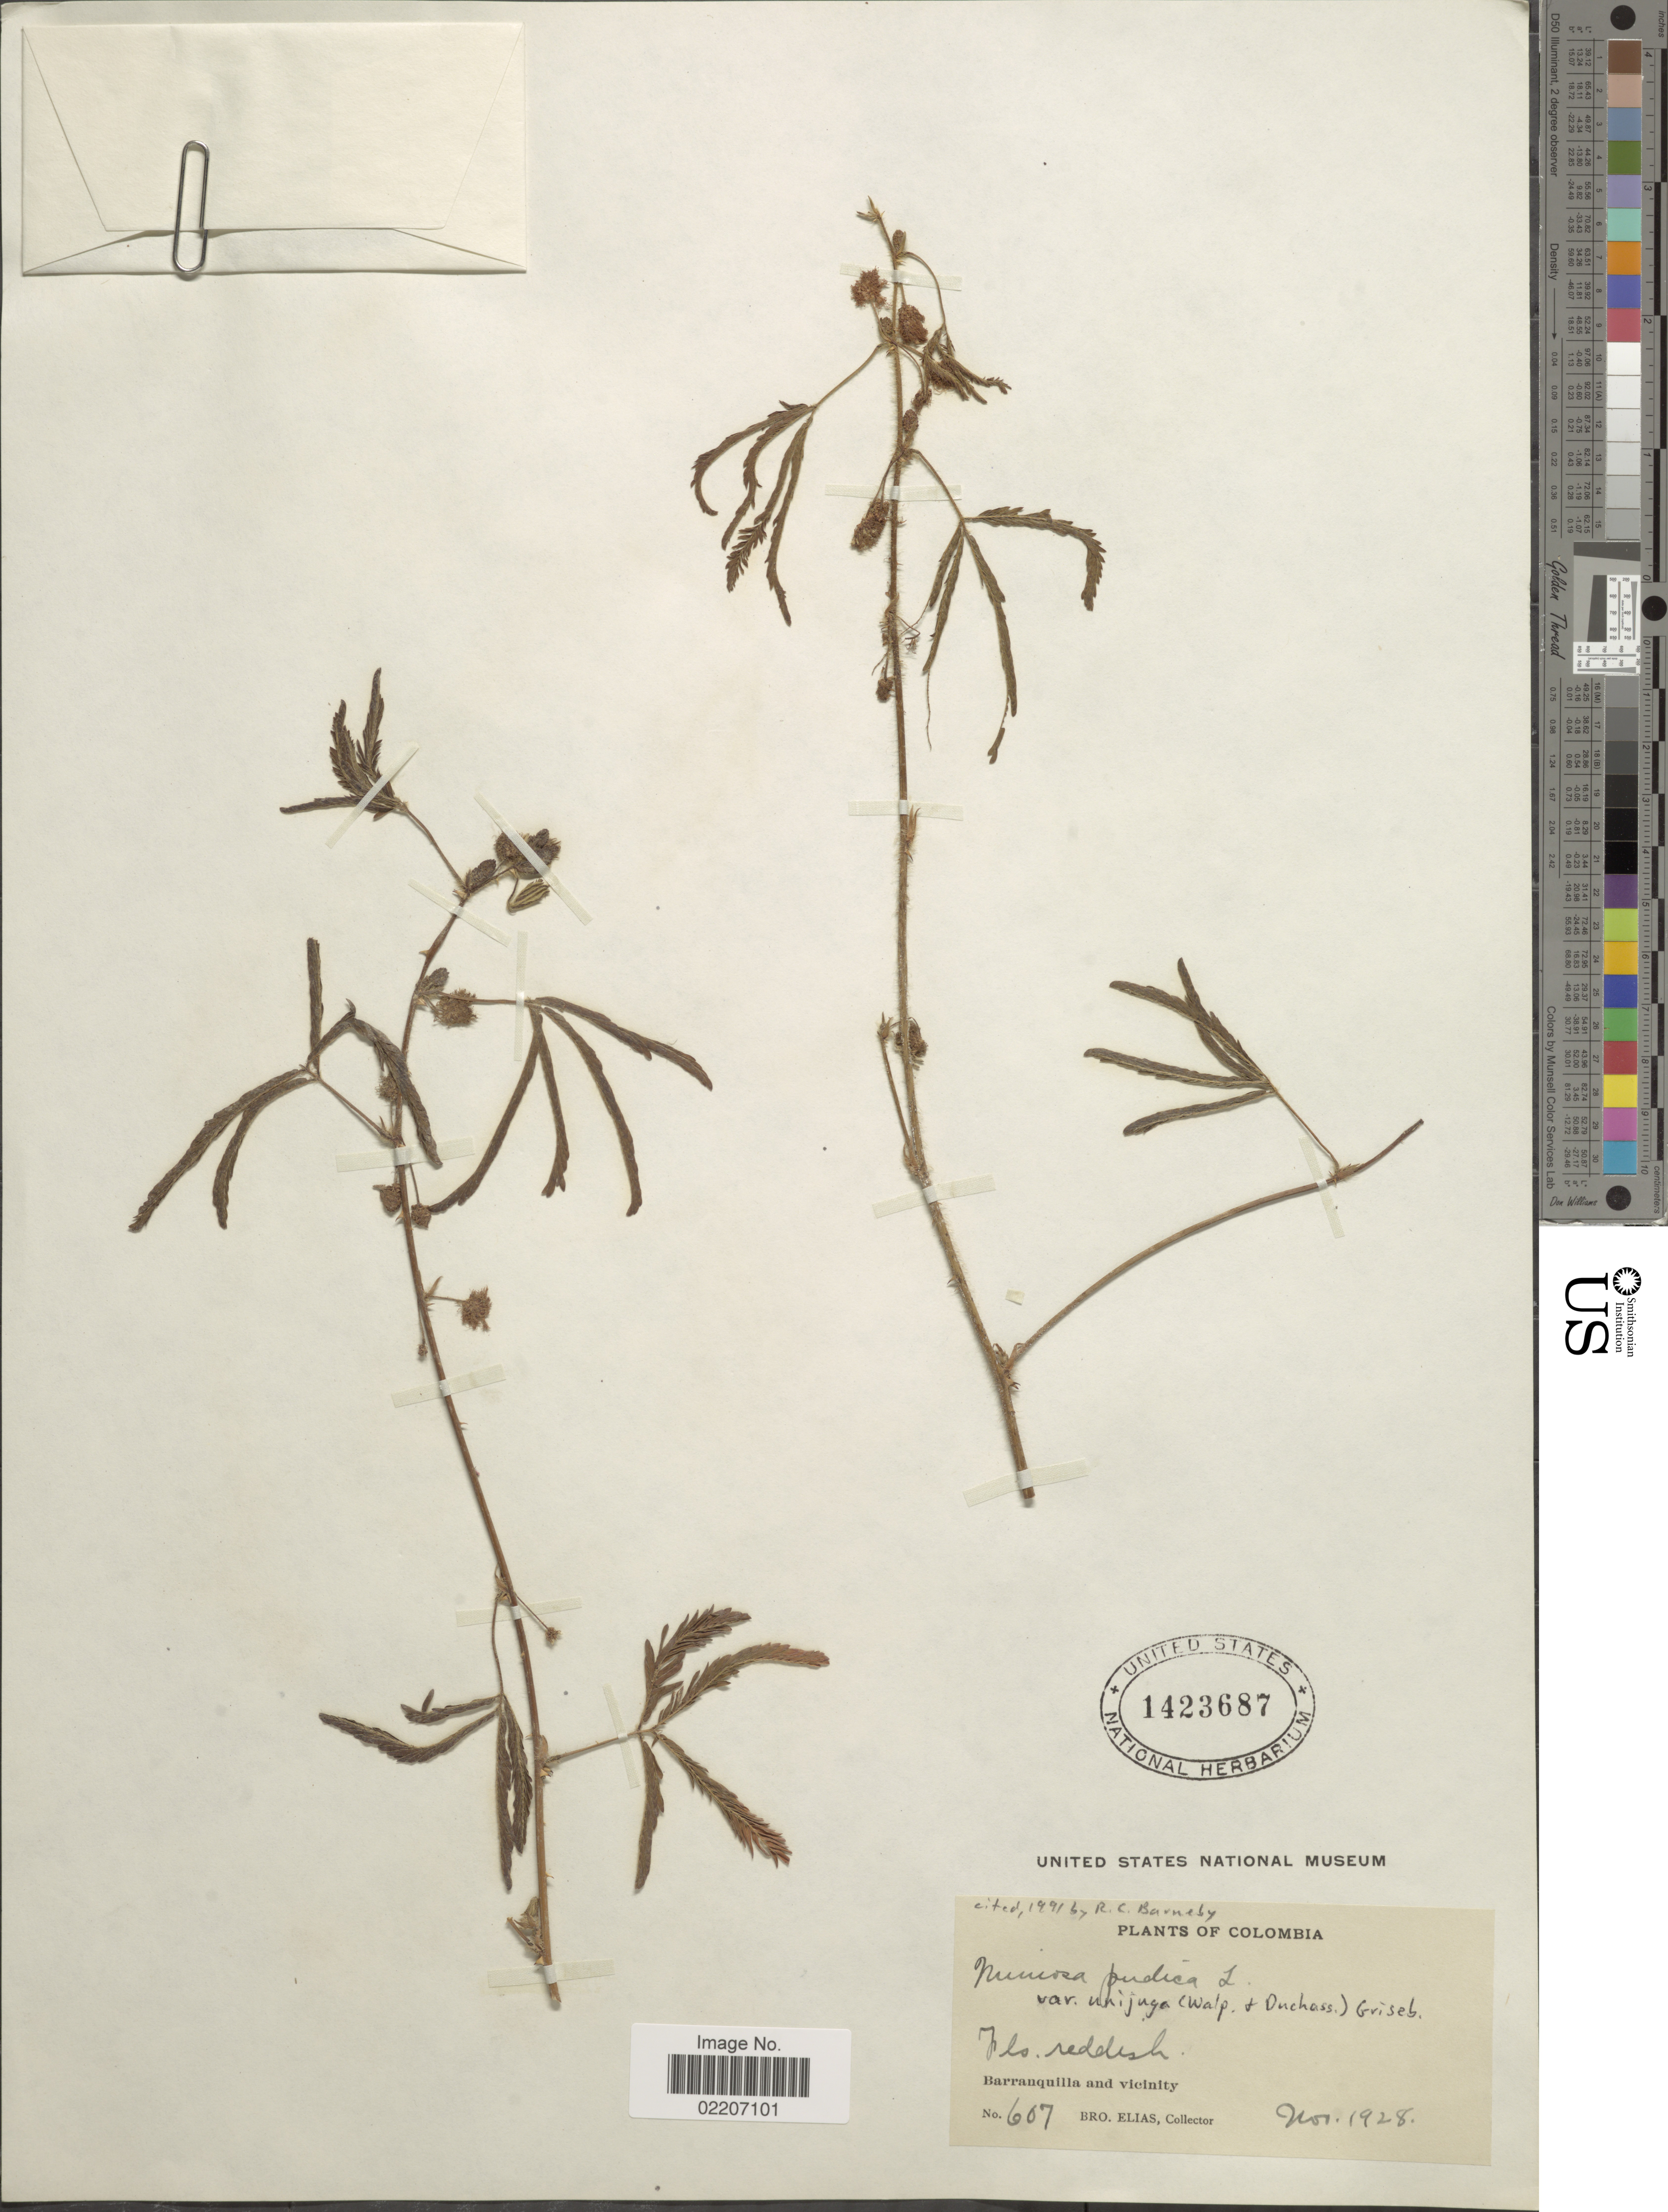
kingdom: Plantae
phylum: Tracheophyta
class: Magnoliopsida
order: Fabales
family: Fabaceae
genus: Mimosa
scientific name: Mimosa pudica var. unijuga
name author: (Walp. & Duchass.) Griseb.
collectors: Bro. Elias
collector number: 607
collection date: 1928-11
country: Colombia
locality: Barranquilla and vicinity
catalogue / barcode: US 1423687